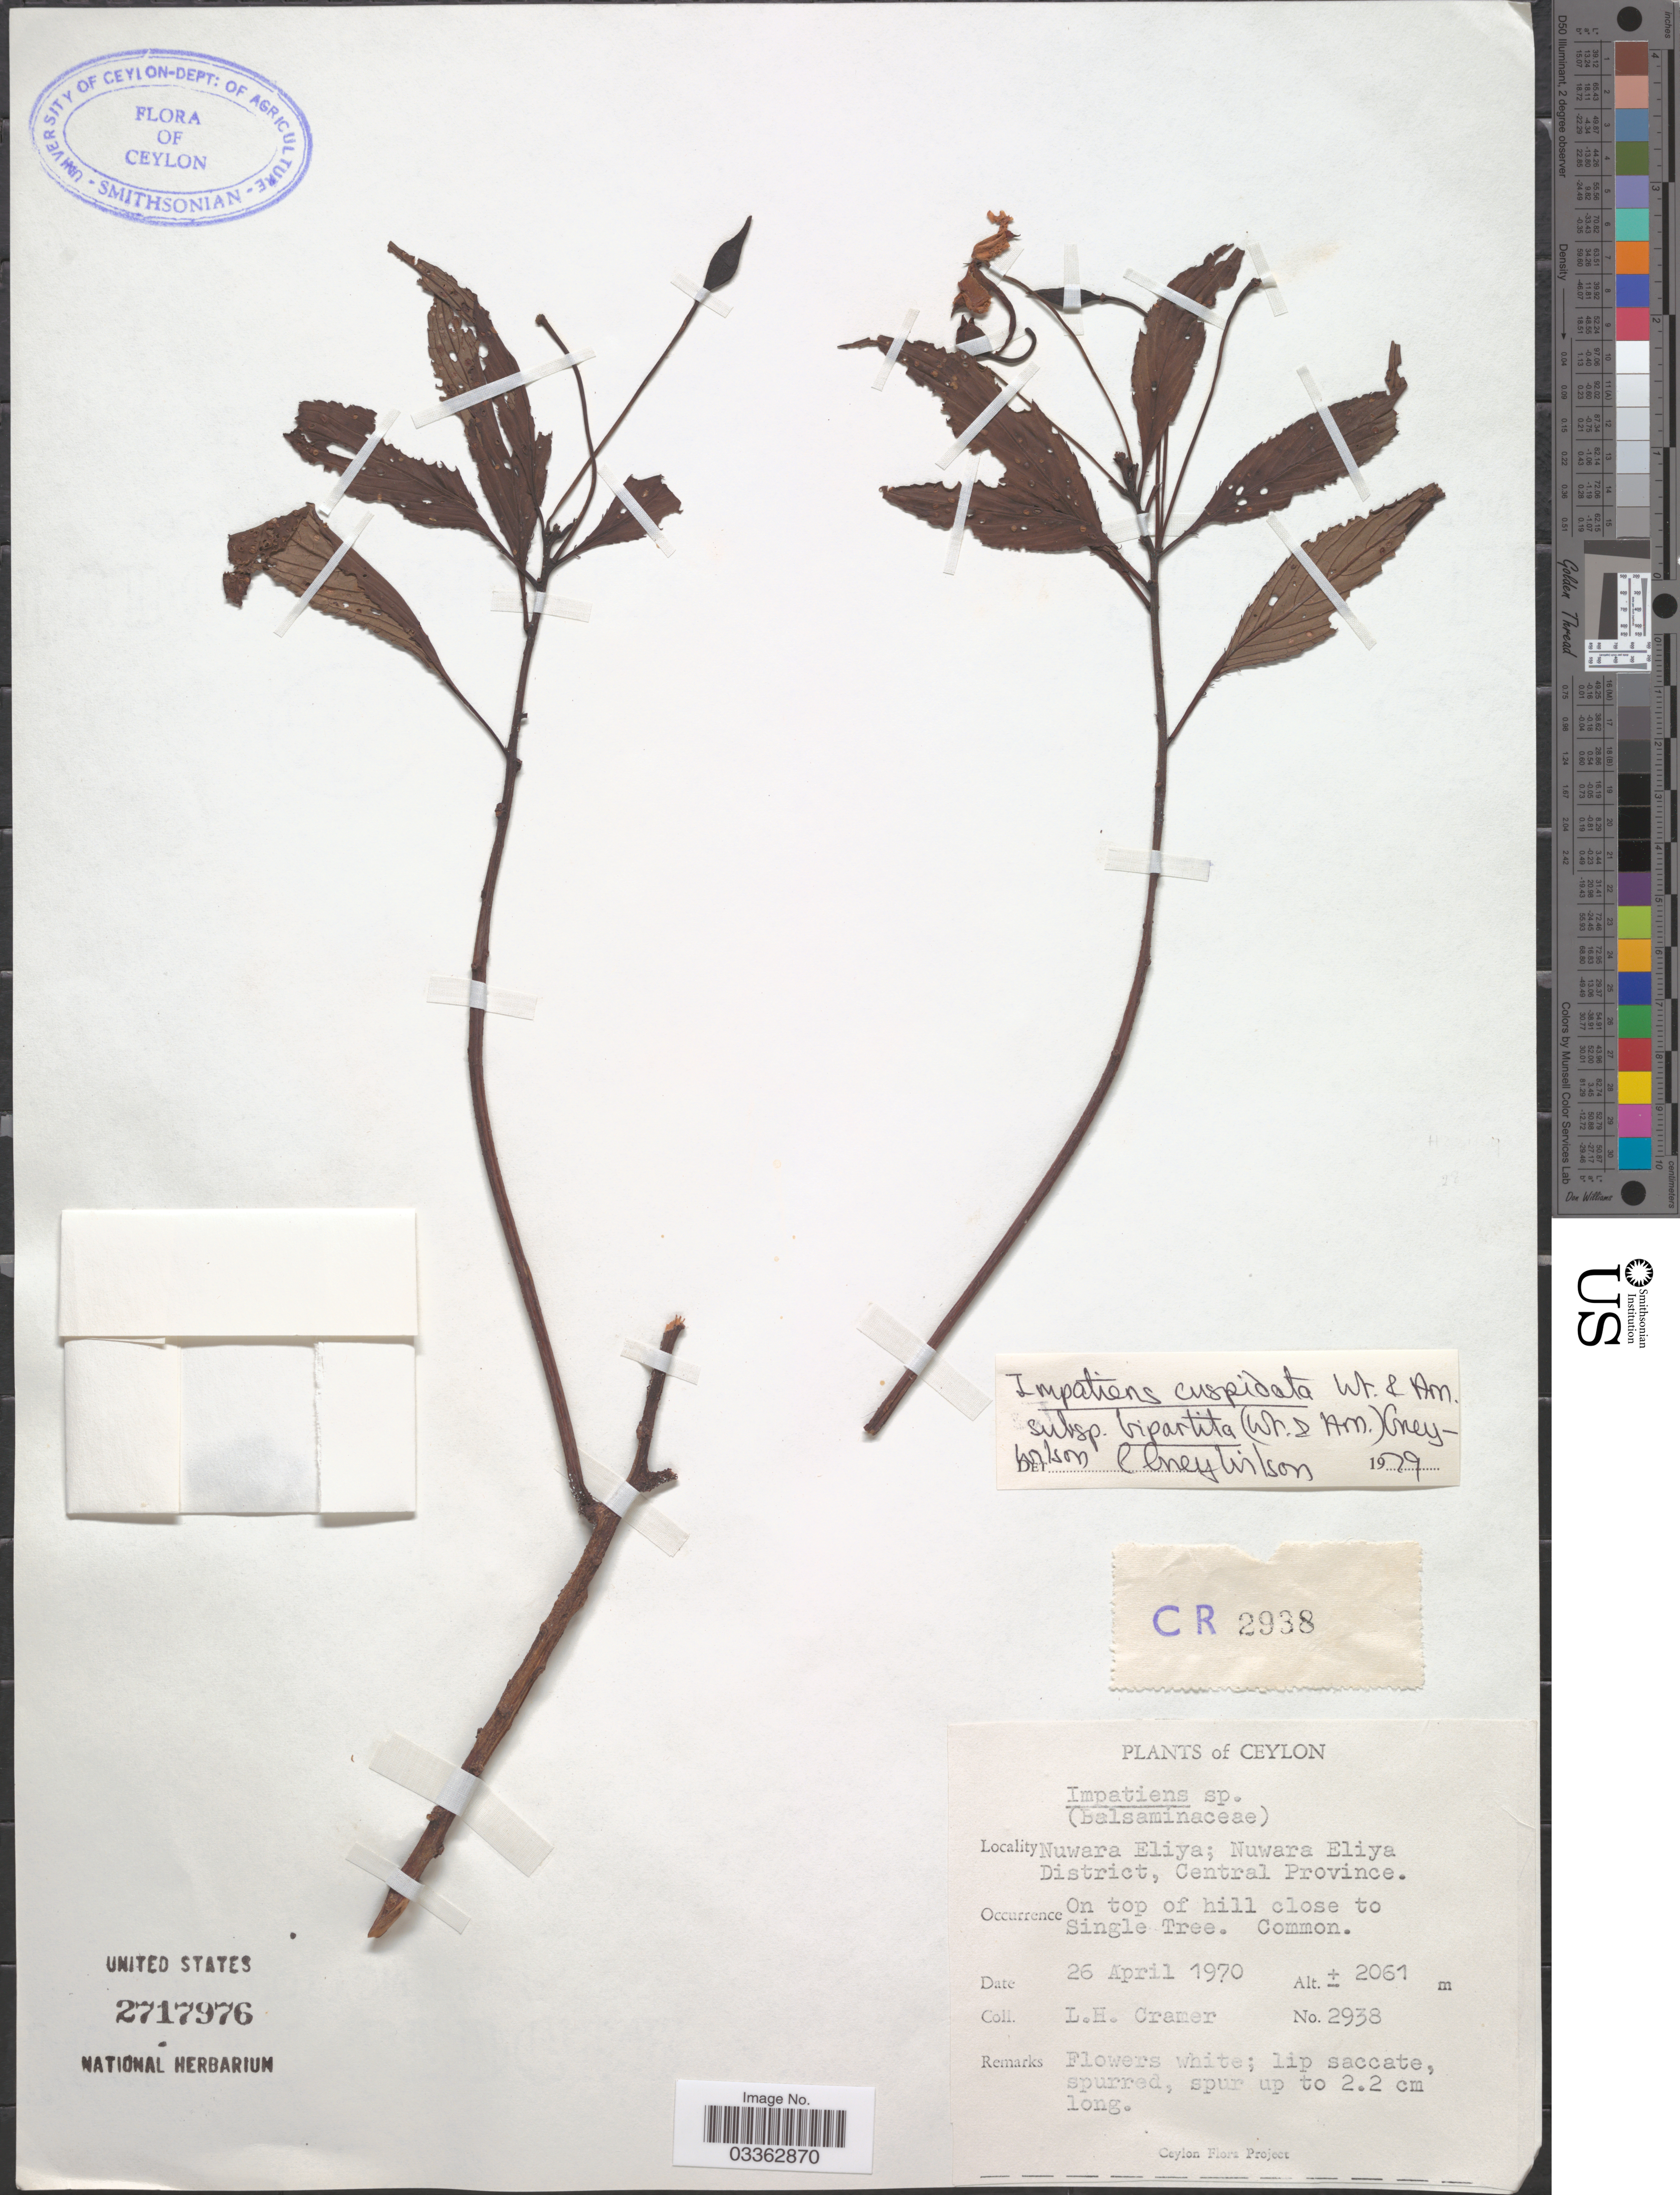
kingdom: Plantae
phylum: Tracheophyta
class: Magnoliopsida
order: Ericales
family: Balsaminaceae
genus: Impatiens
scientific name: Impatiens cuspidata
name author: Wight & Arn.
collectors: L. H. Cramer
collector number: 2938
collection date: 1970-04-26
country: Sri Lanka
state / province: Central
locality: Ceylon. Nuwara Eliya; Nuwara Eliya District. On top of hill close to Single Tree.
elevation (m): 2061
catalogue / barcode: US 2717976